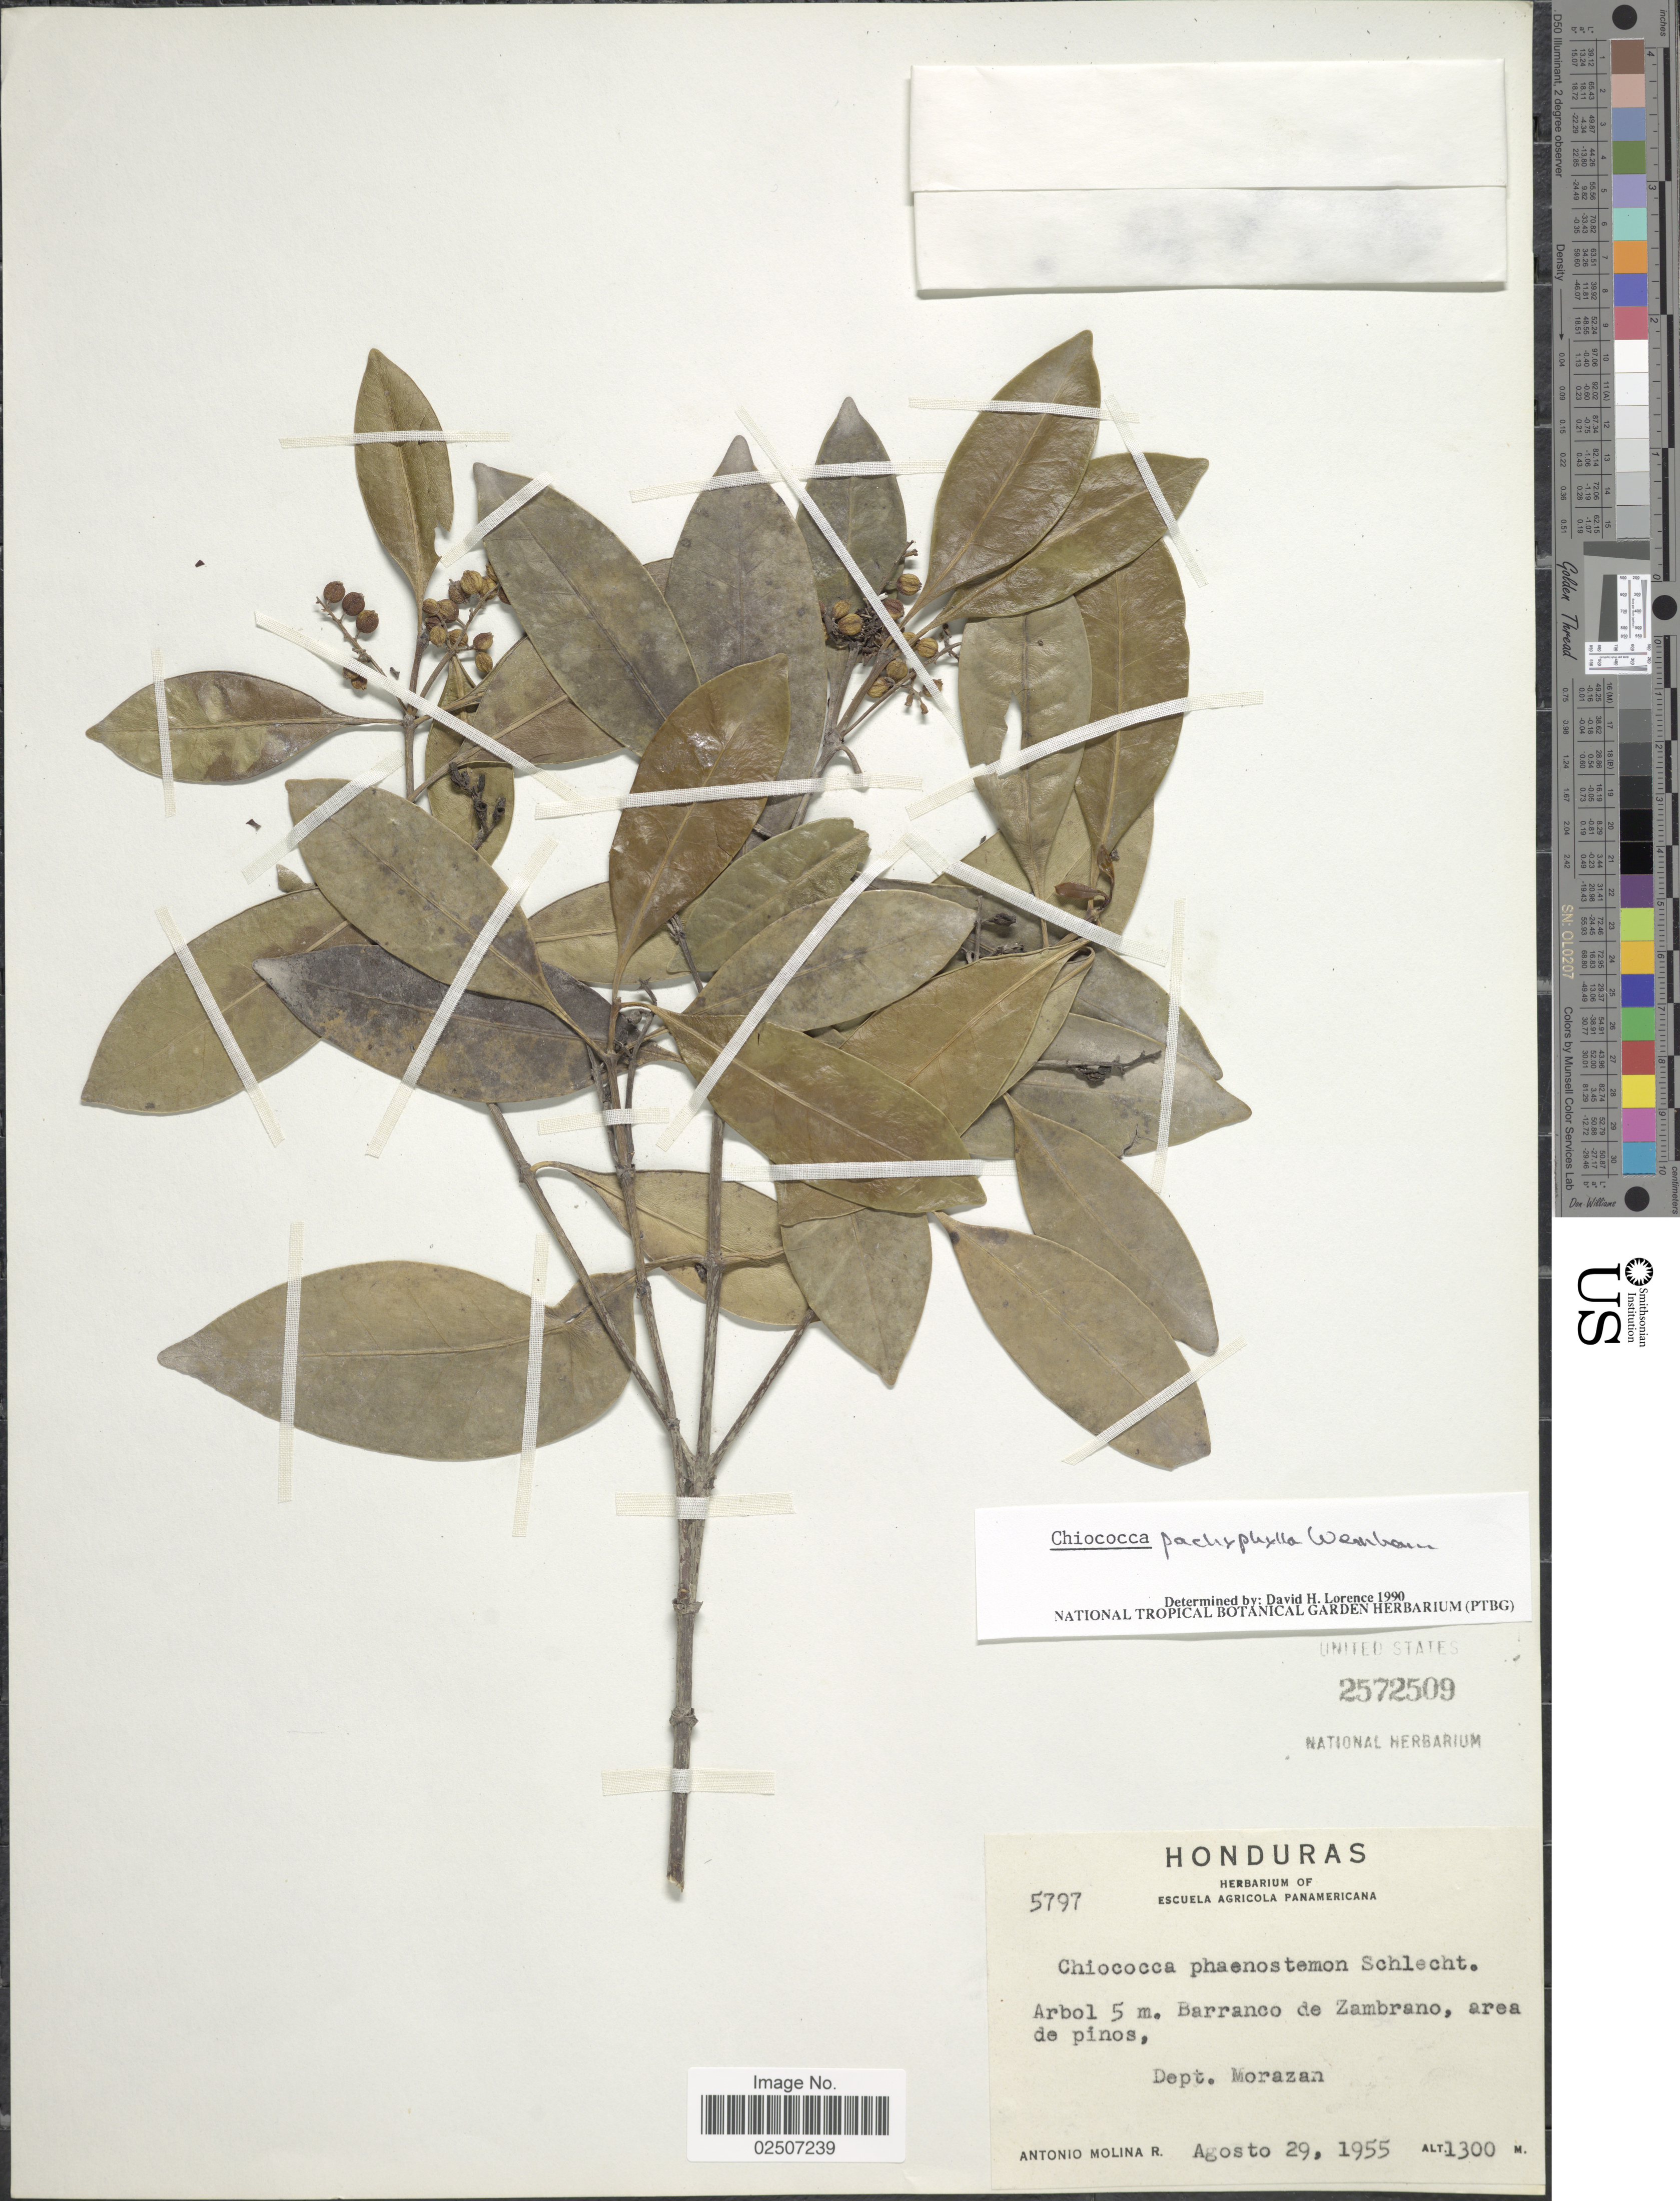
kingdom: Plantae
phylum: Tracheophyta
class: Magnoliopsida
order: Gentianales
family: Rubiaceae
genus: Chiococca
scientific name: Chiococca pachyphylla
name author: Wernham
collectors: A. Molina R.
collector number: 5797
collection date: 1955-08-29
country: Honduras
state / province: Fco. Morazán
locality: Barranco de Zambrano, area de pinos, Dept. Morazan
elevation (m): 1300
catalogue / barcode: US 2572509